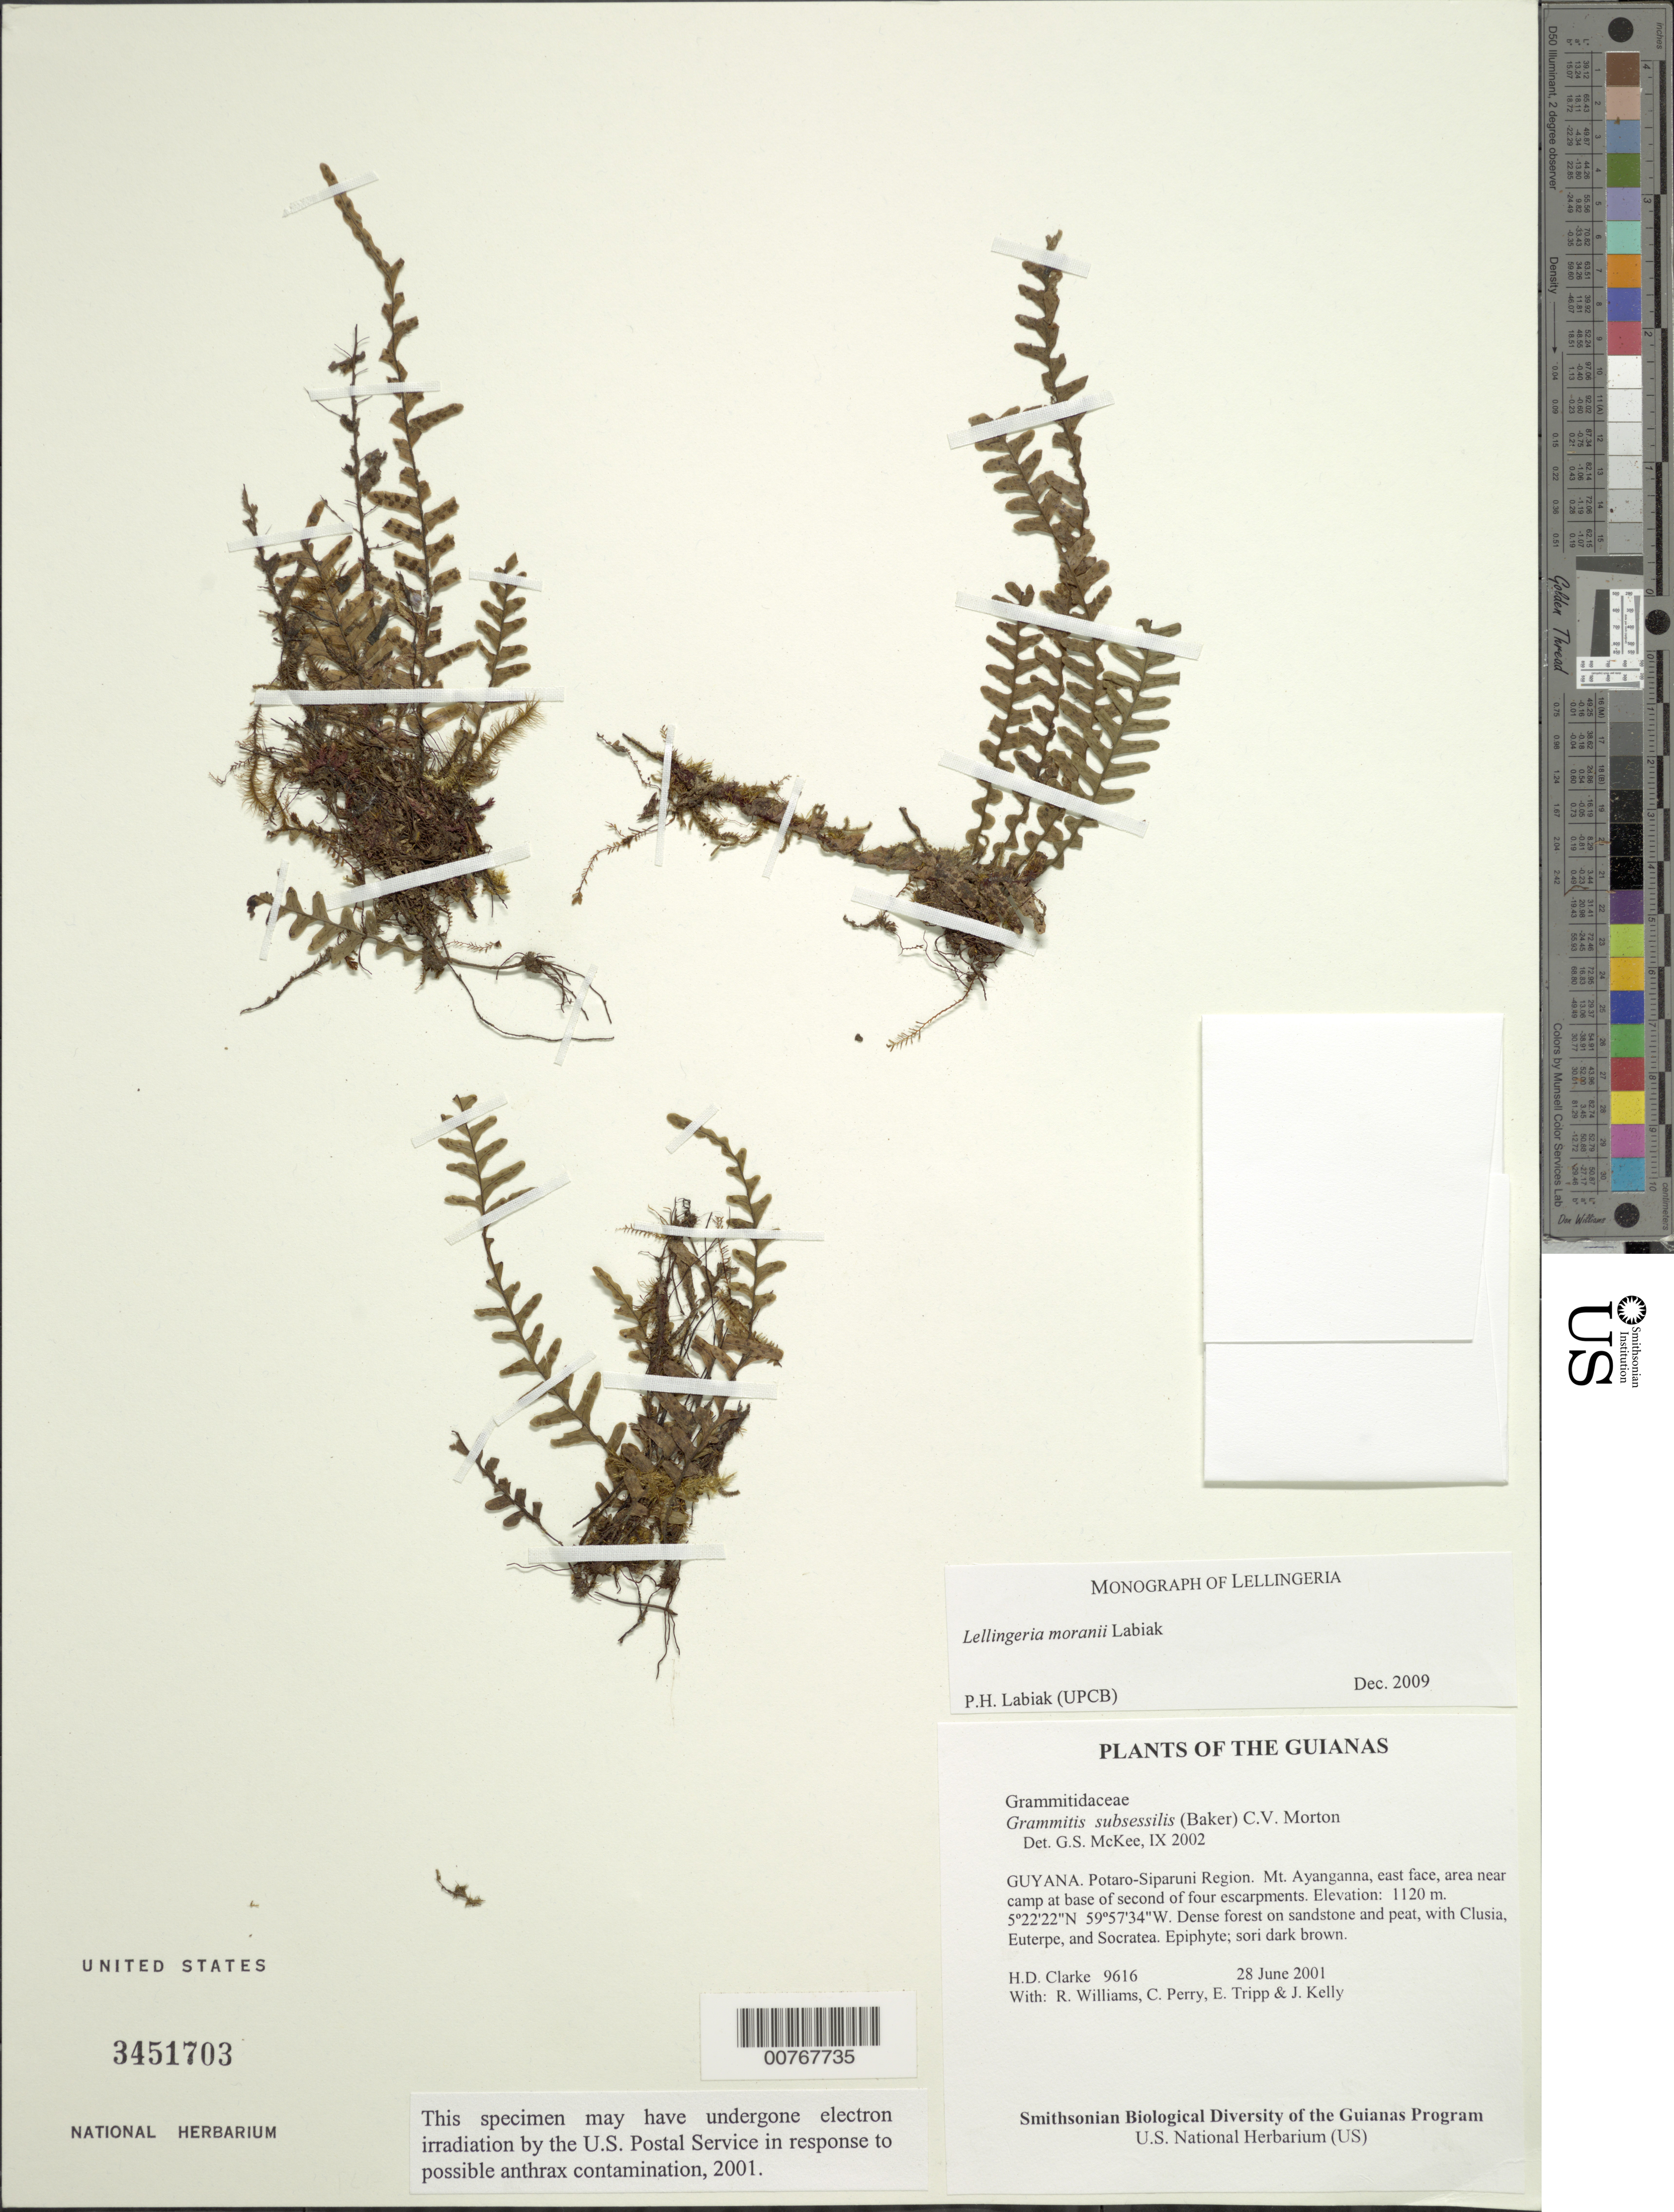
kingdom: Plantae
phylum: Tracheophyta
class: Polypodiopsida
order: Polypodiales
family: Polypodiaceae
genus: Lellingeria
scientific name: Lellingeria moranii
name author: Labiak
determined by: Labiak, P. H.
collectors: H. D. Clarke, R. Williams, C. Perry, E. Tripp & J. Kelly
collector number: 9616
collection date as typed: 28 June 2001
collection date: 2001-06-28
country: Guyana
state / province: Potaro-Siparuni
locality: Mt. Ayanganna, east face, area near camp at base of second of four escarpments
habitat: Dense forest on sandstone and peat, with Clusia, Euterpe, and Socratea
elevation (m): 1120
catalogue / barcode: US 3451703